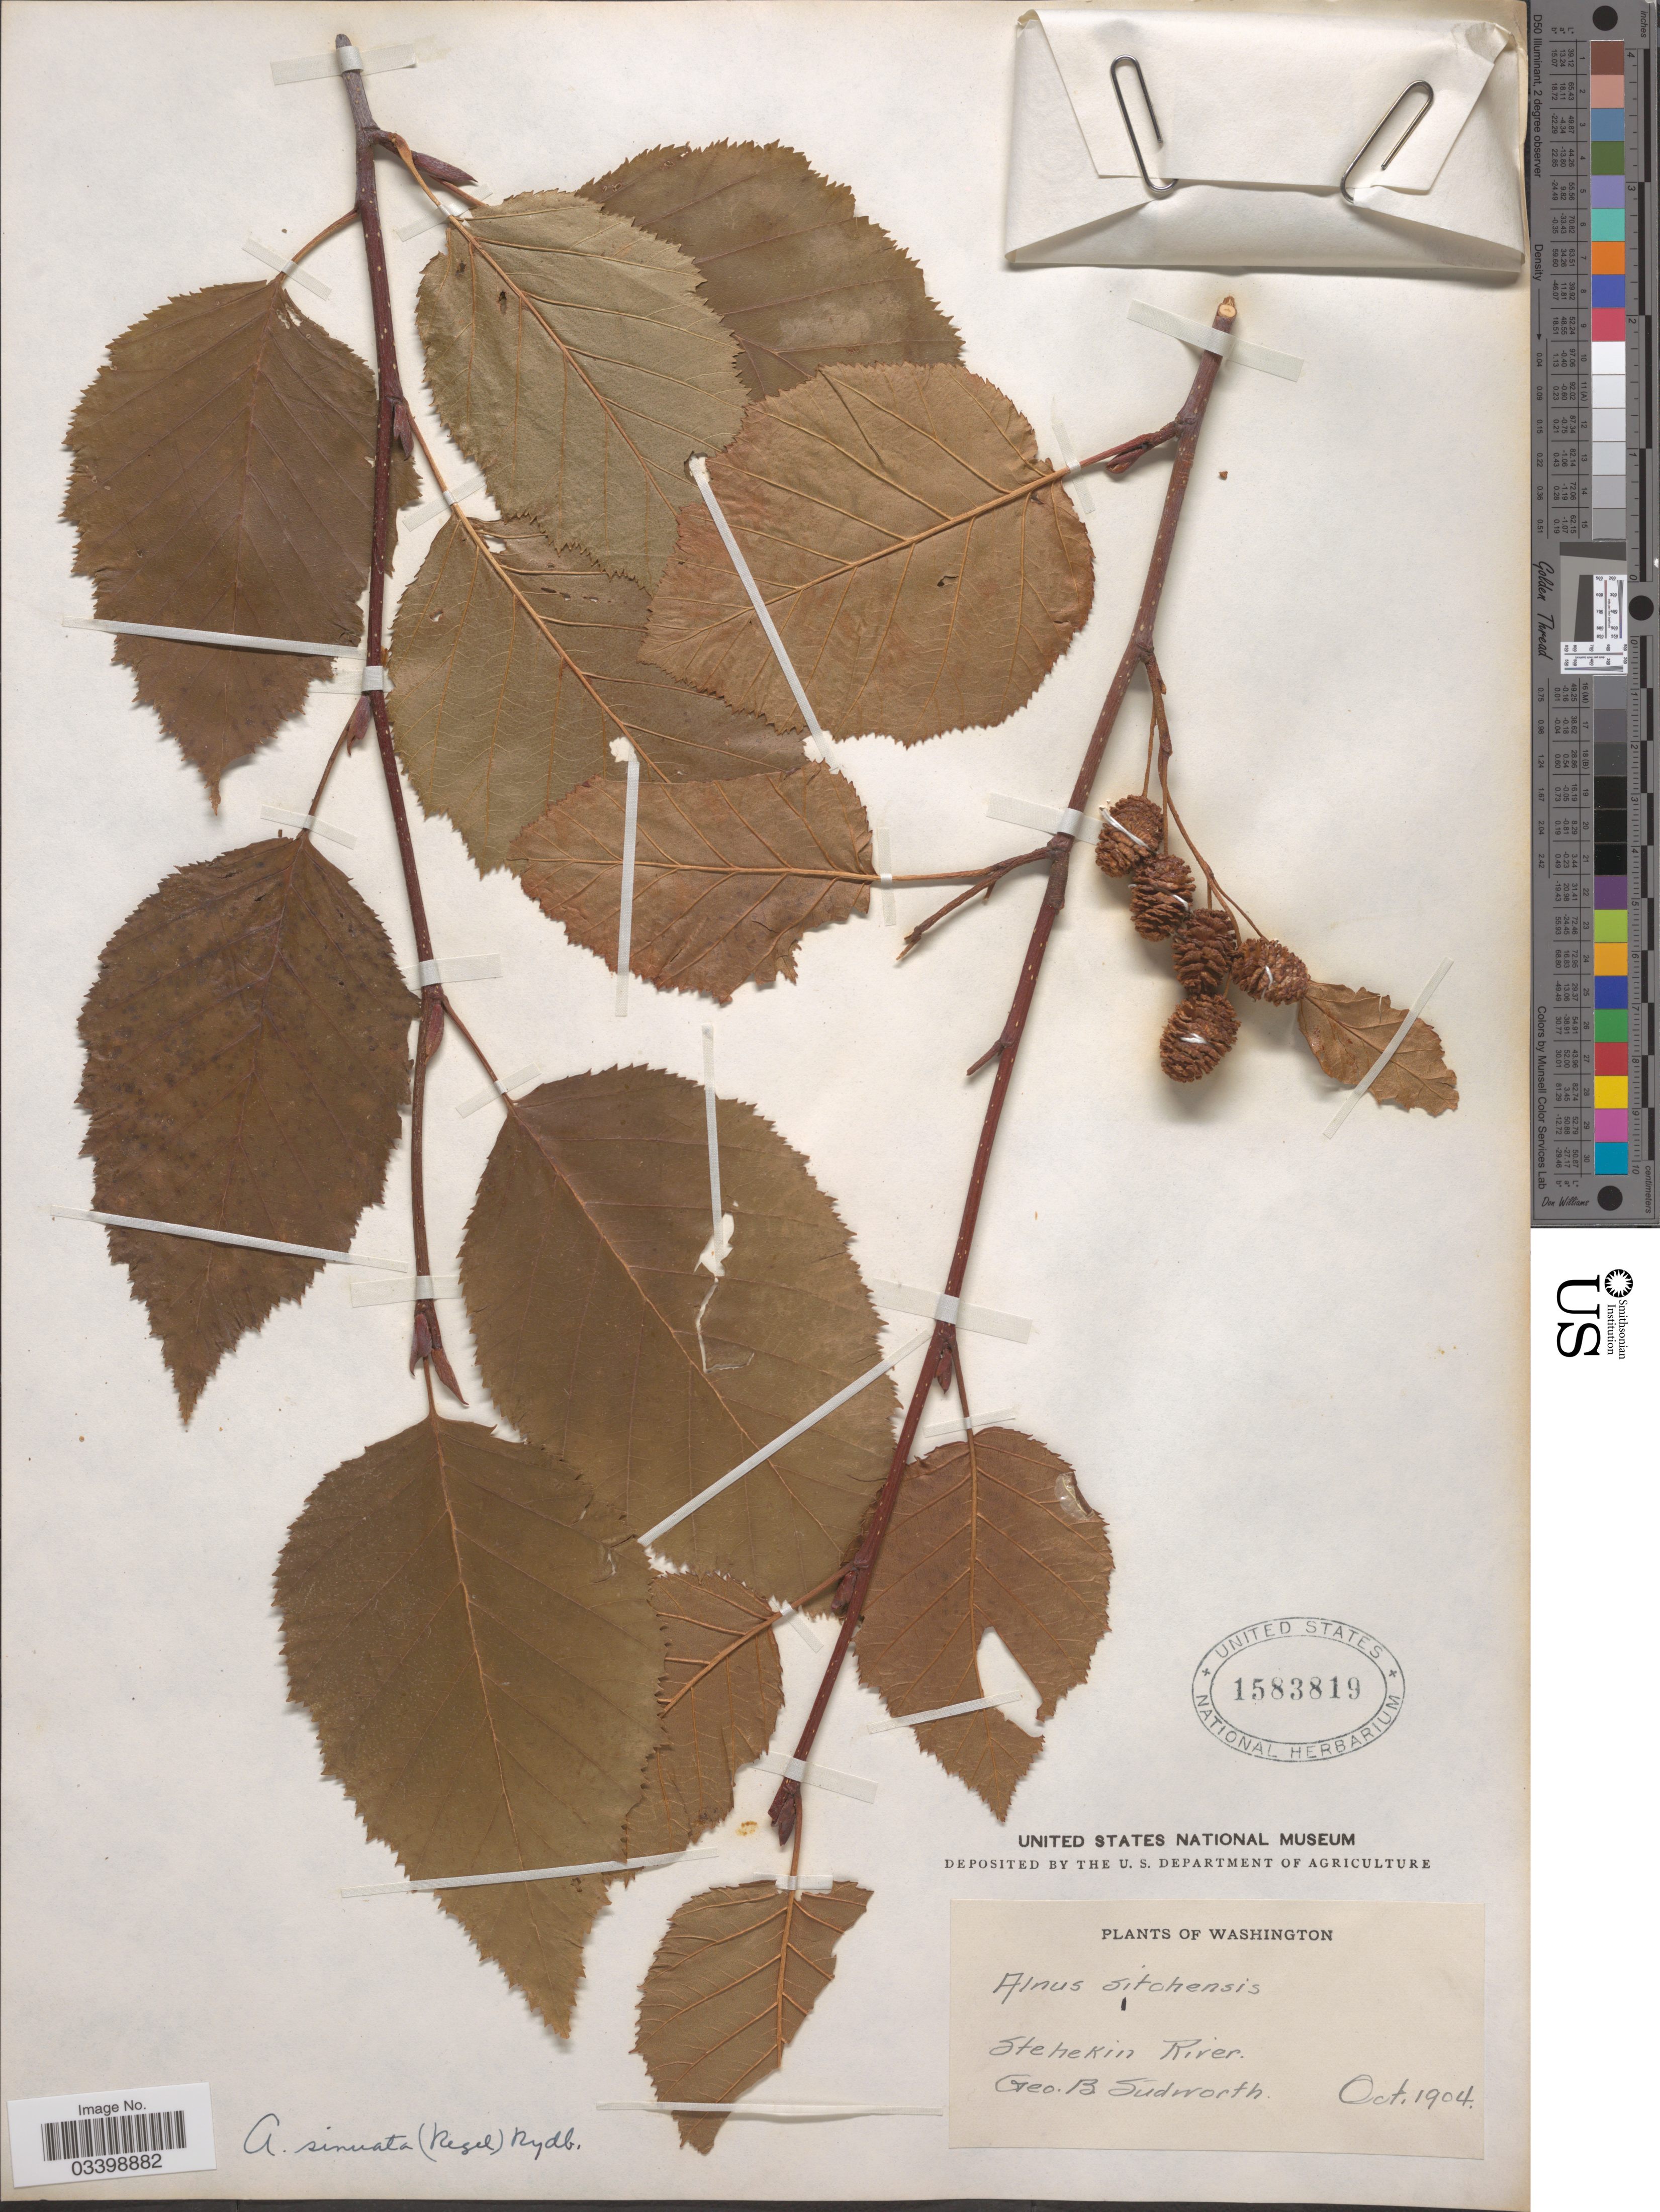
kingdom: Plantae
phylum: Tracheophyta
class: Magnoliopsida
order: Fagales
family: Betulaceae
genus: Alnus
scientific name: Alnus viridis subsp. sinuata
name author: Regel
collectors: G. B. Sudworth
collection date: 1904-10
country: United States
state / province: Washington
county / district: Chelan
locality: Stehekin River.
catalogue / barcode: US 1583819